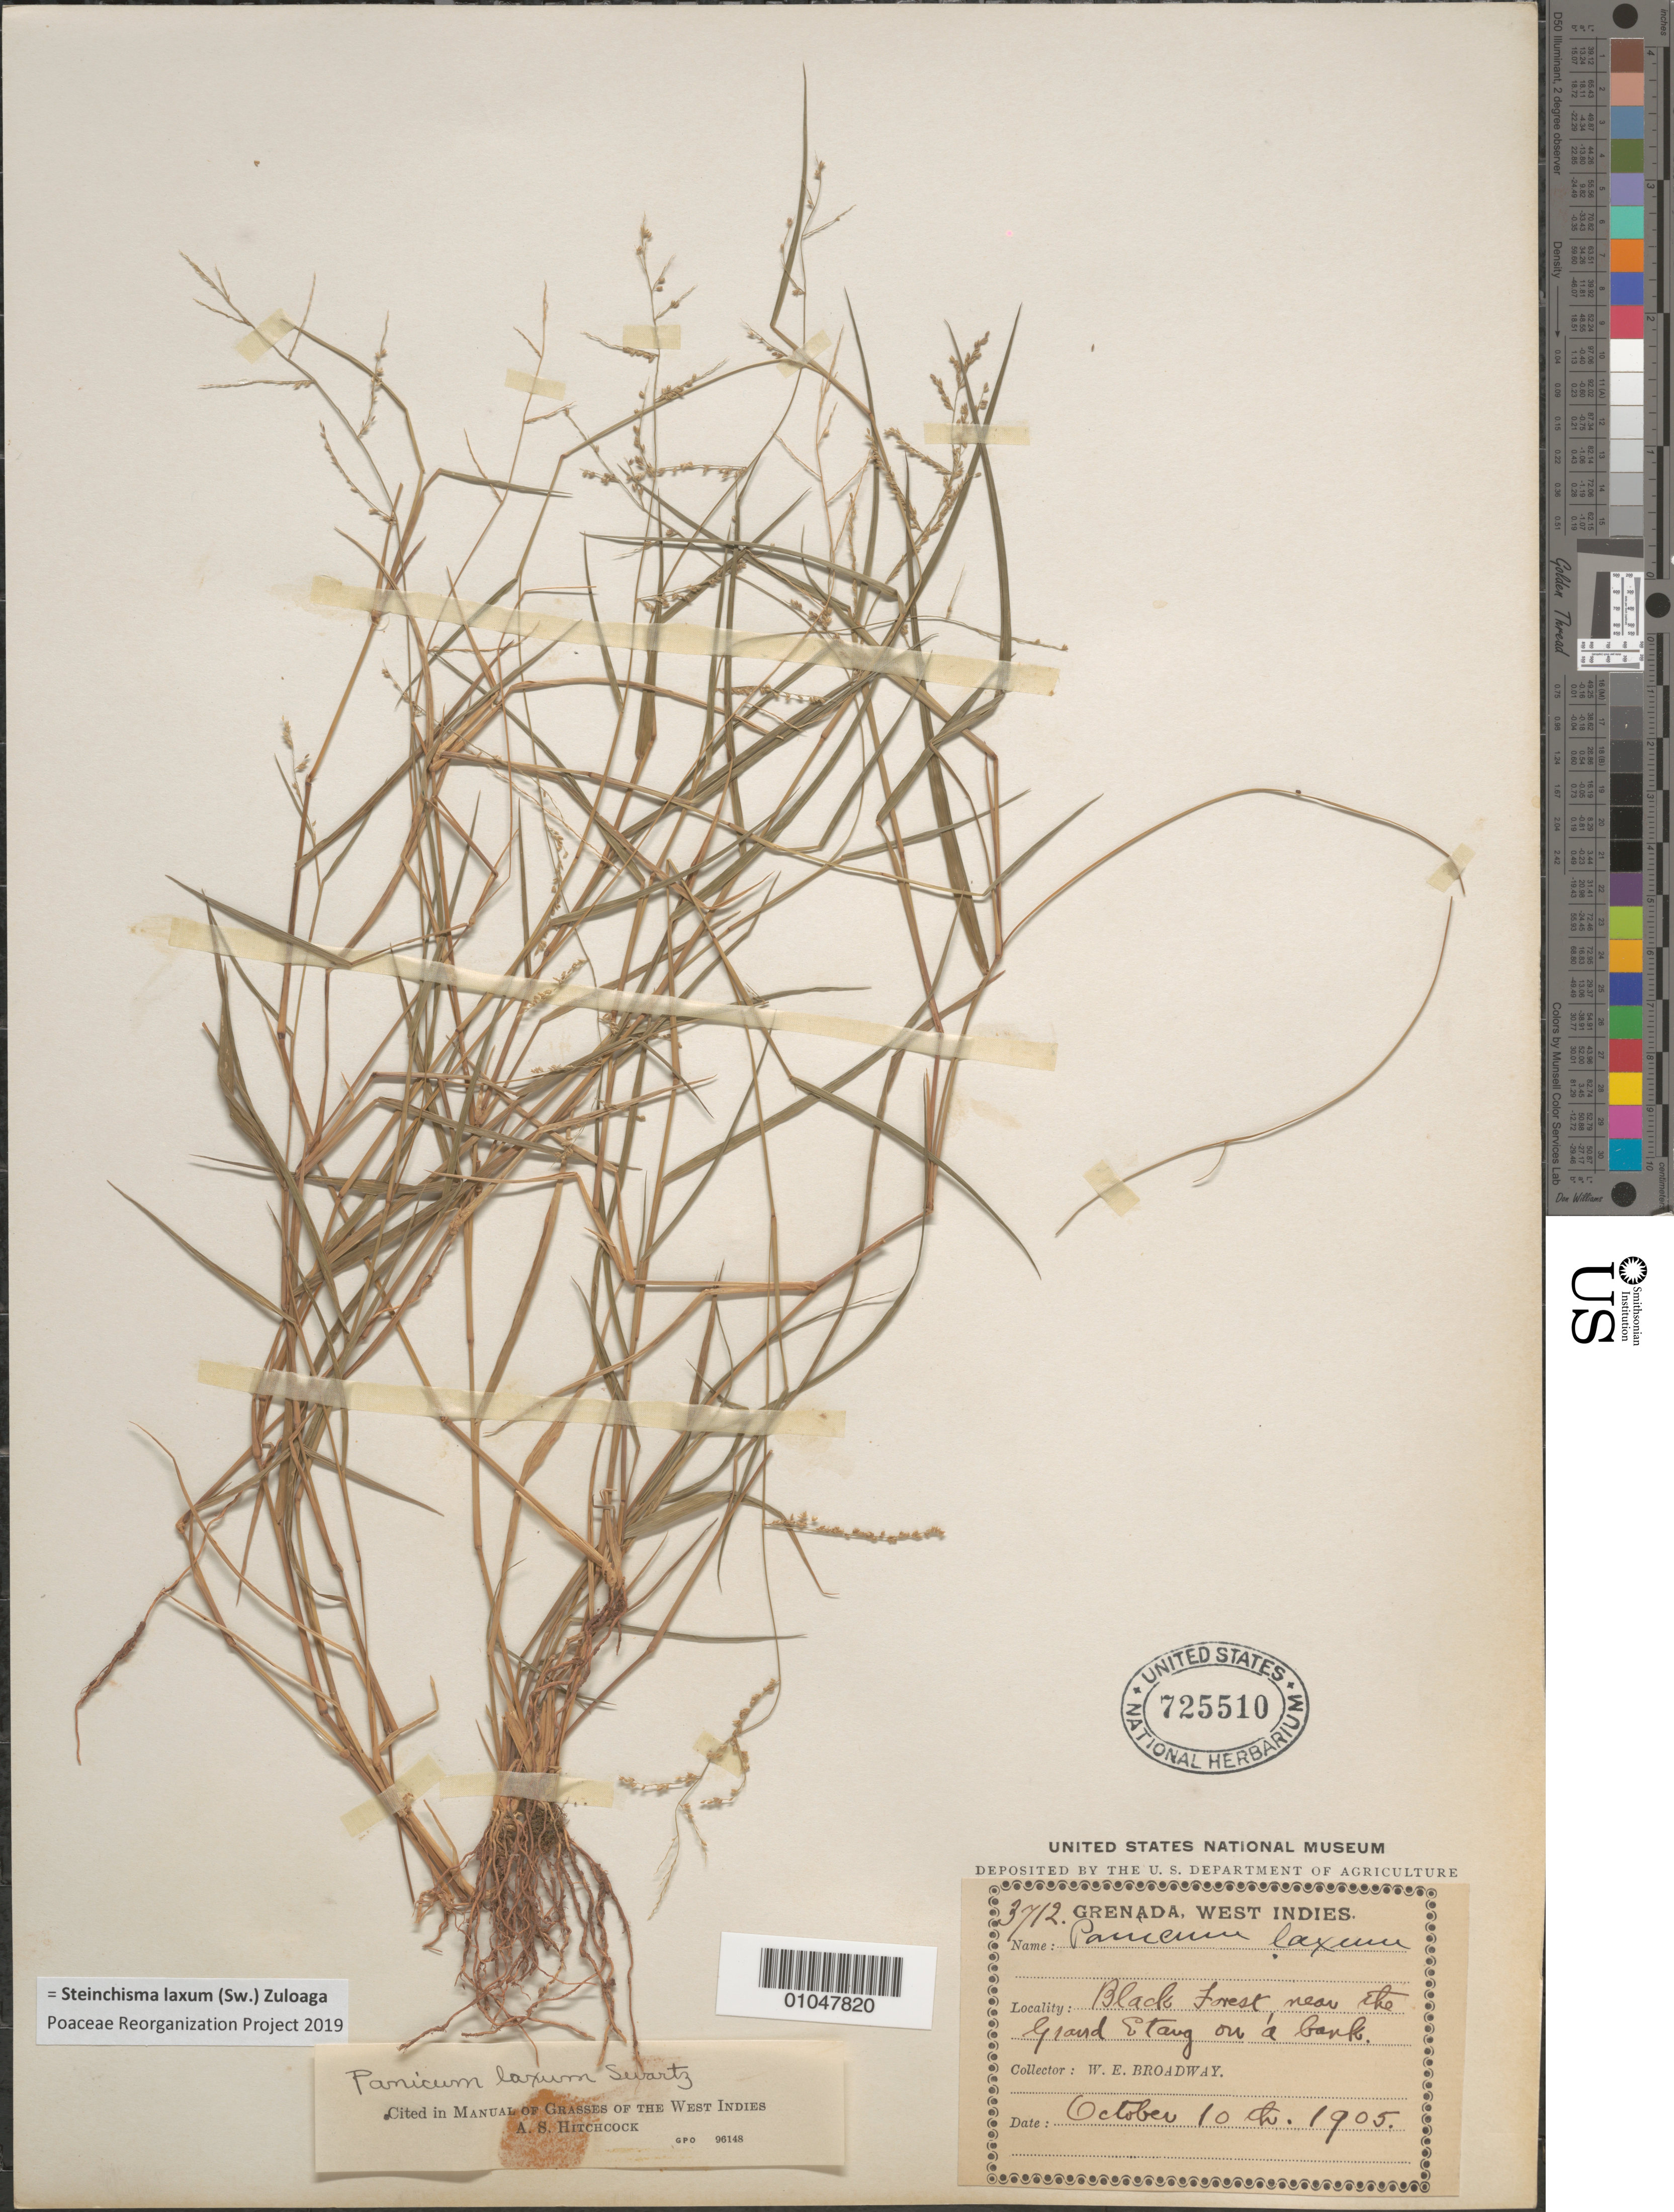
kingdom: Plantae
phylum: Tracheophyta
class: Liliopsida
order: Poales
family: Poaceae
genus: Panicum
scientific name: Panicum laxum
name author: Sw.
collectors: W. E. Broadway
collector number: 3712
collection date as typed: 10 Oct 1905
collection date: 1905-10-10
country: Grenada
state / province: Saint George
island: Grenada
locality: Black Forest near the Grnad Etang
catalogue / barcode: US 725510